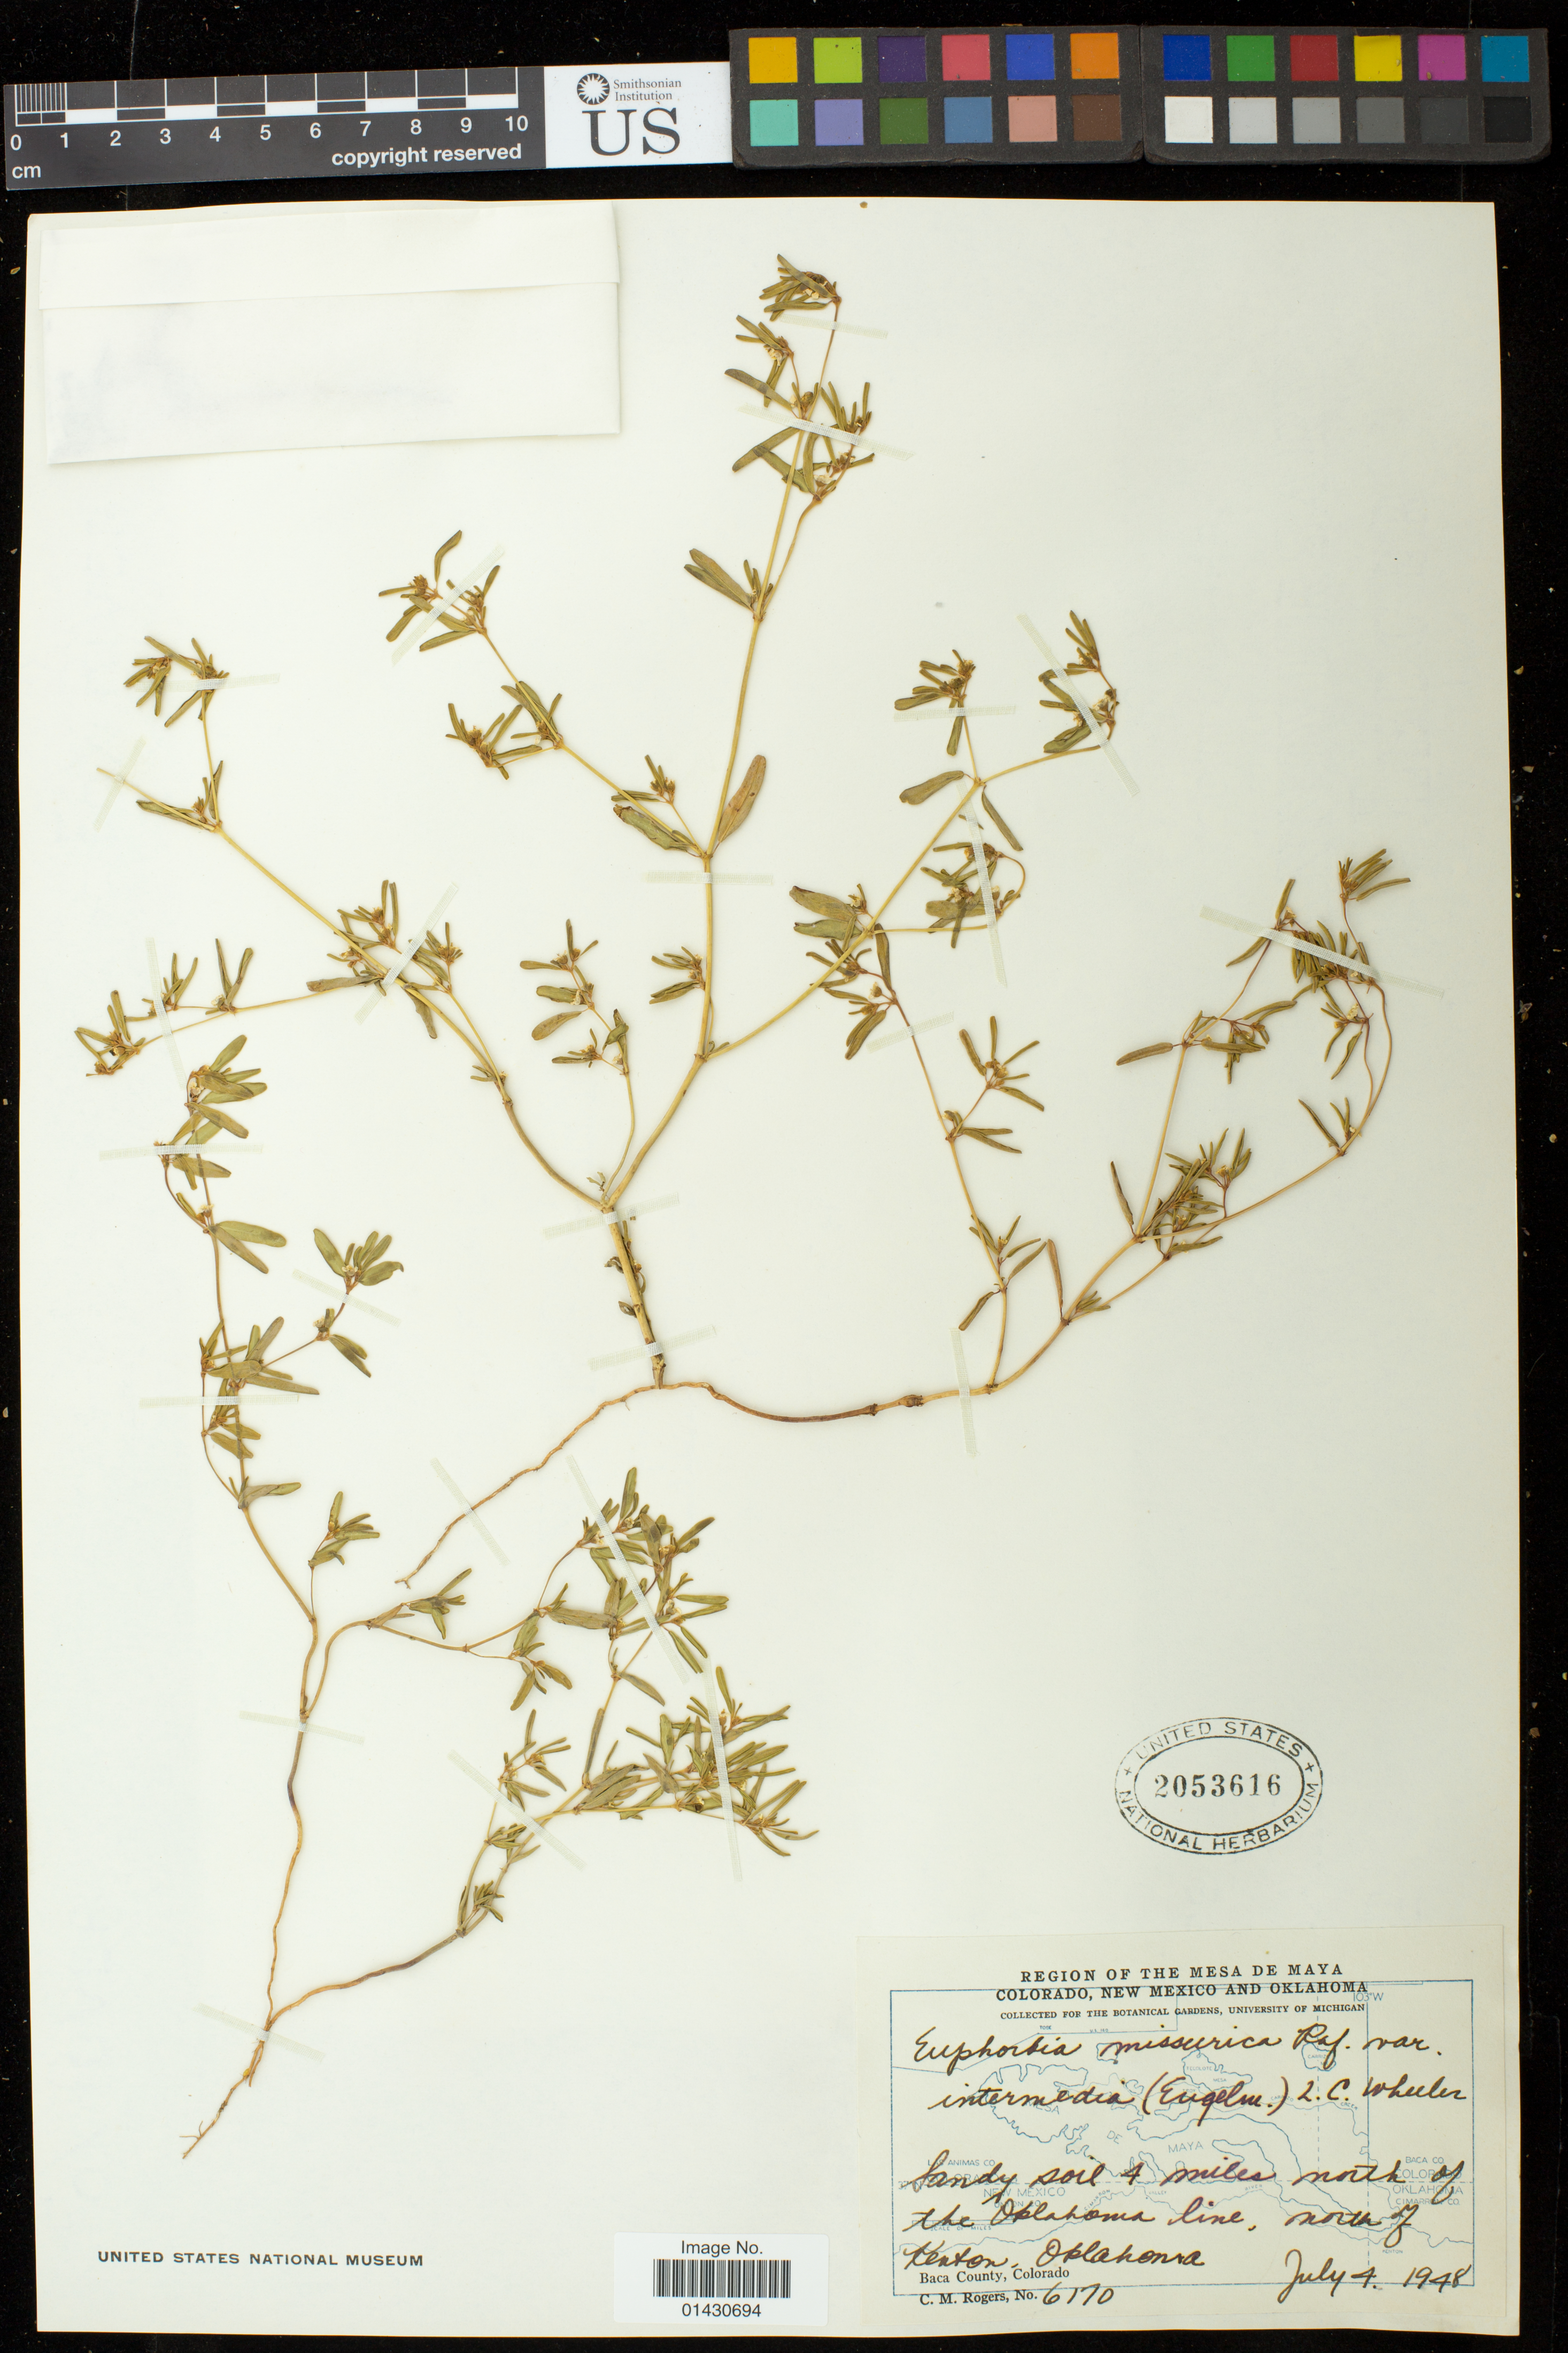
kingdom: Plantae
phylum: Tracheophyta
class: Magnoliopsida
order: Malpighiales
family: Euphorbiaceae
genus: Euphorbia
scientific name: Euphorbia missurica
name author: Raf.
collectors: C. M. Rogers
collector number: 6170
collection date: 1948-07-04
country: United States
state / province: Colorado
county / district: Baca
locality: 4 miles north of the Oklahoma line, north of Kenton, Oklahoma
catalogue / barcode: US 2053616